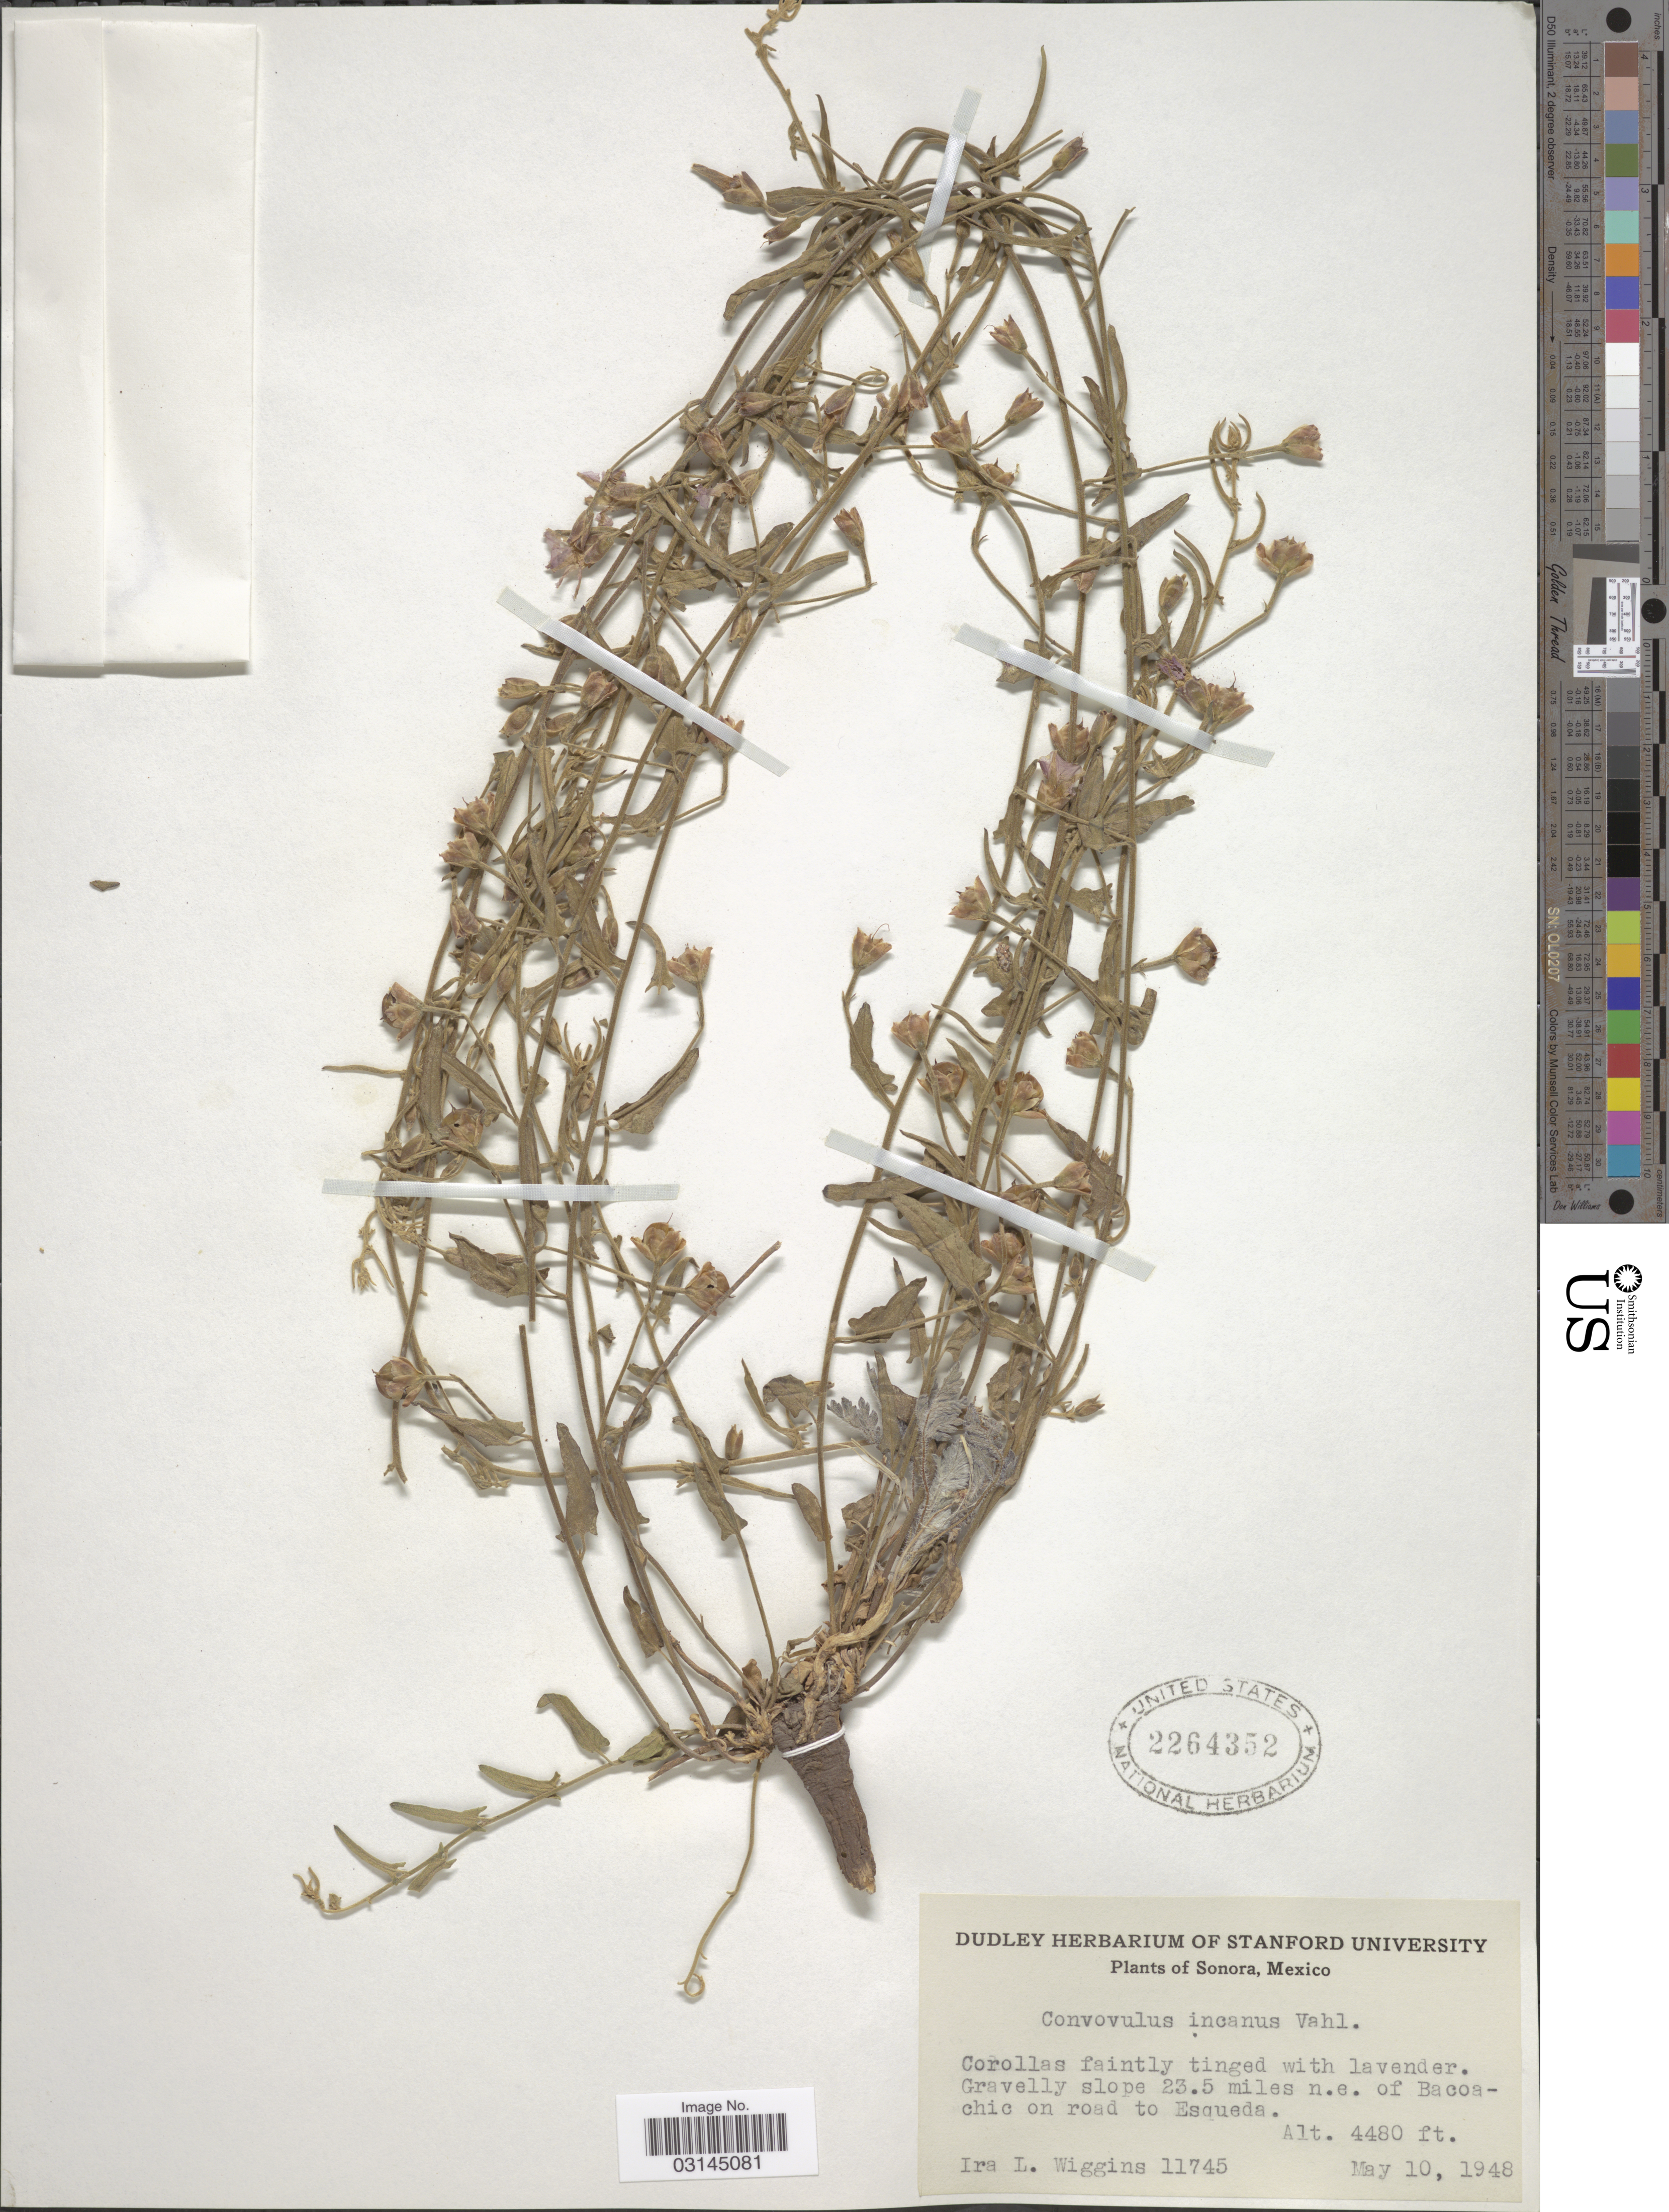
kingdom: Plantae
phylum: Tracheophyta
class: Magnoliopsida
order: Solanales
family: Convolvulaceae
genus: Convolvulus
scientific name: Convolvulus incanus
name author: Vahl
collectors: I. L. Wiggins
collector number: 11745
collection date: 1948-05-10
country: Mexico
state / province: Sonora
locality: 23.5 miles n. e. of Bacoachic on road to Esqueda.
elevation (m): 1366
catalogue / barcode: US 2264352